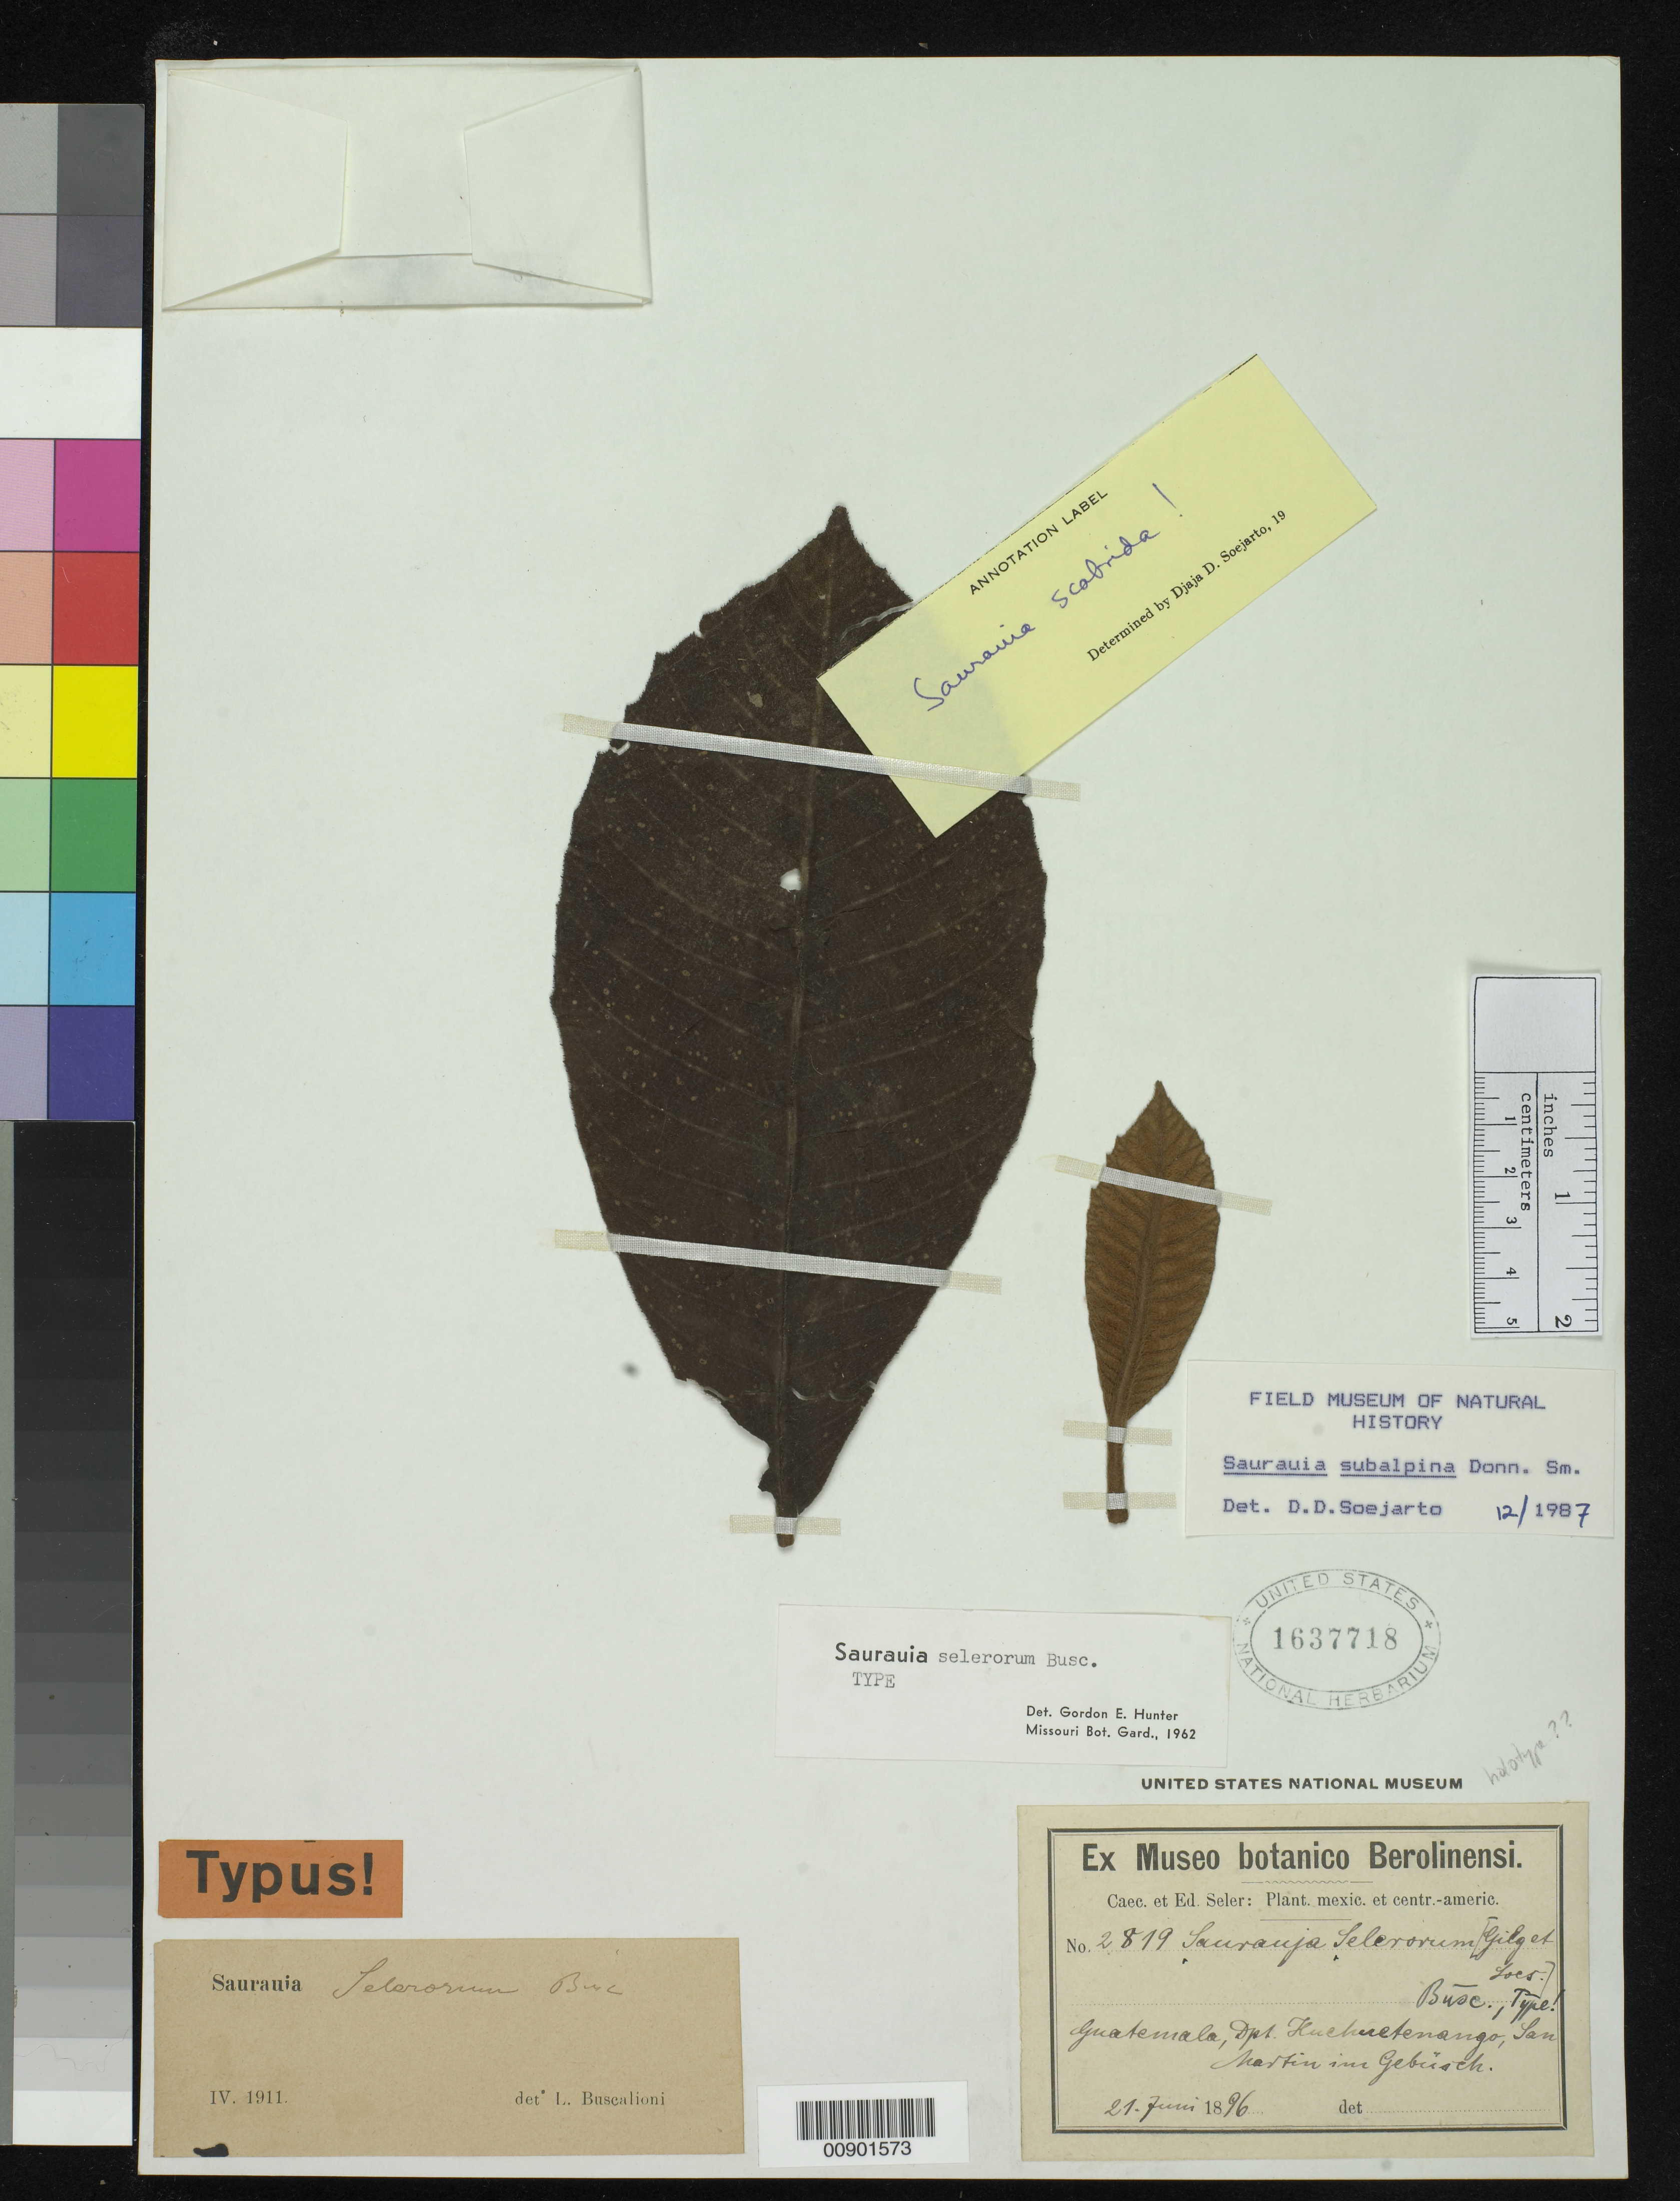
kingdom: Plantae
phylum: Tracheophyta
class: Magnoliopsida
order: Ericales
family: Actinidiaceae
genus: Saurauia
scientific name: Saurauia selerorum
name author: Buscal.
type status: Isotype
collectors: C. Seler & E. Seler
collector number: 2819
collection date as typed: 21 Juni 1896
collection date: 1896-06-21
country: Guatemala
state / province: Huehuetenango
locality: San Martin im Gebisch.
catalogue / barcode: US 1637718